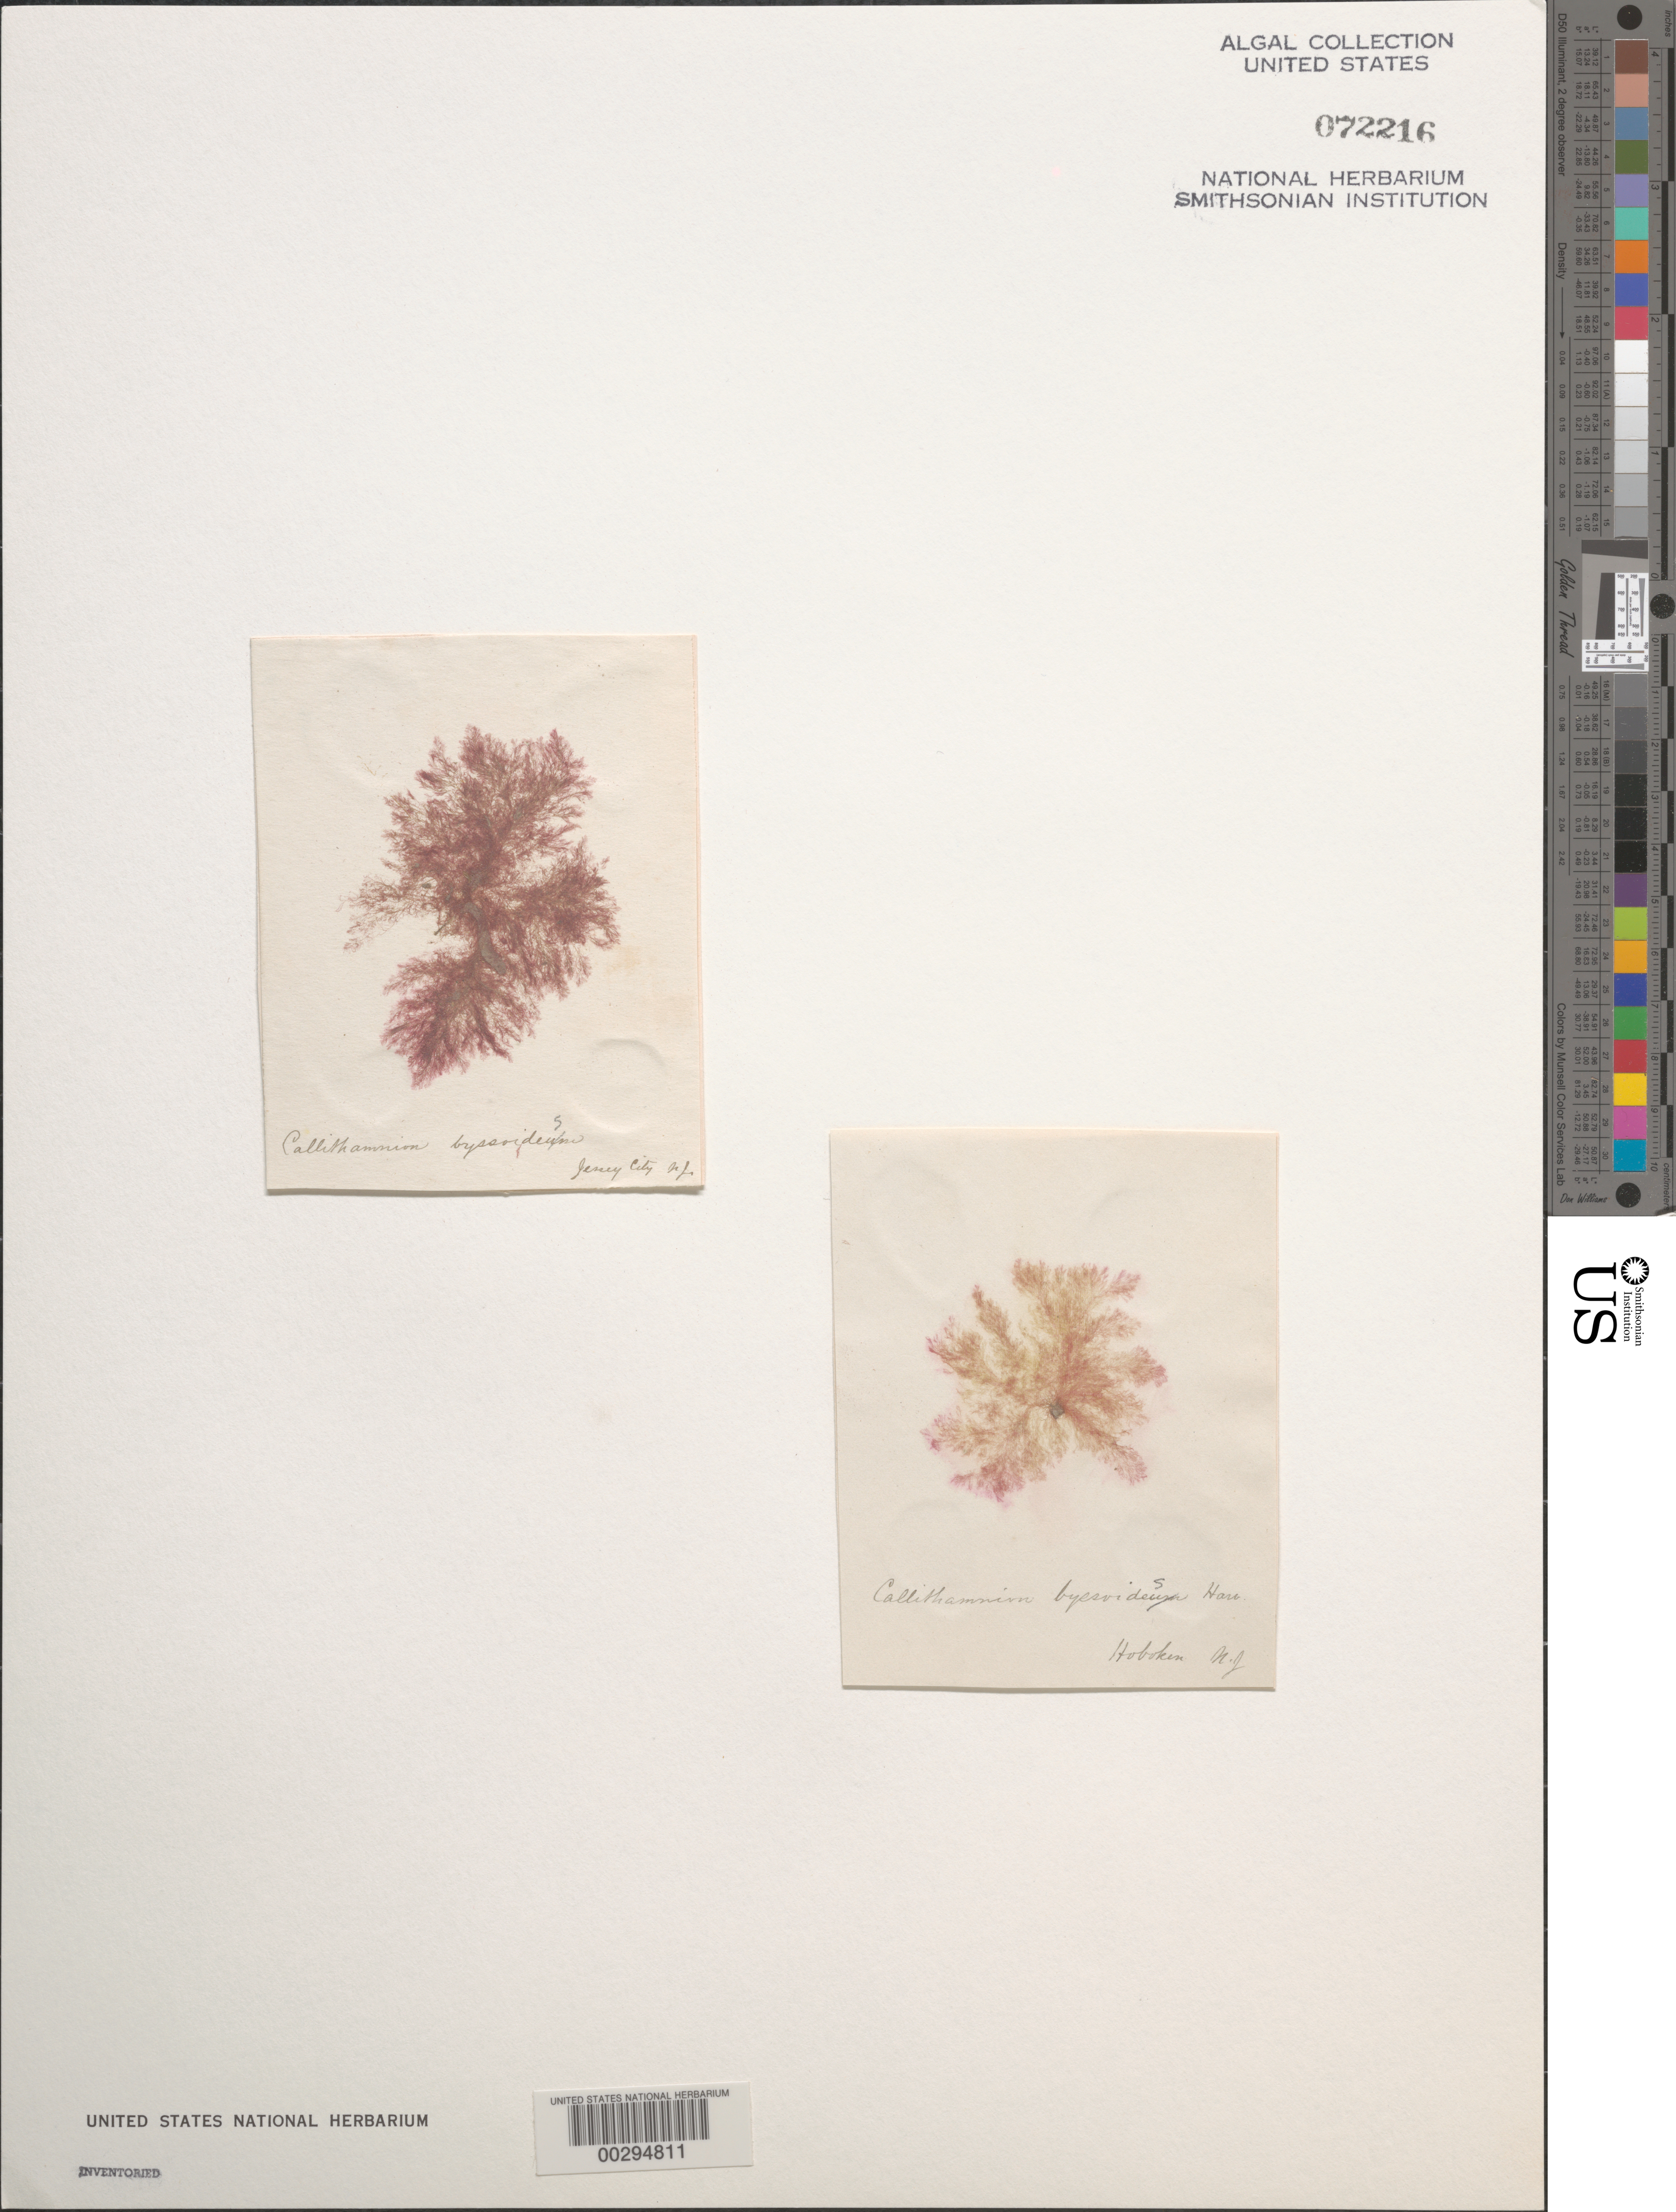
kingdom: Plantae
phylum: Rhodophyta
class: Florideophyceae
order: Ceramiales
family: Callithamniaceae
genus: Aglaothamnion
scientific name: Aglaothamnion tenuissimum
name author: (Bonnem.) Feldm.-Maz.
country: United States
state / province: New Jersey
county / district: Hudson County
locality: Jersey City and Hoboken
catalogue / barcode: US 72216